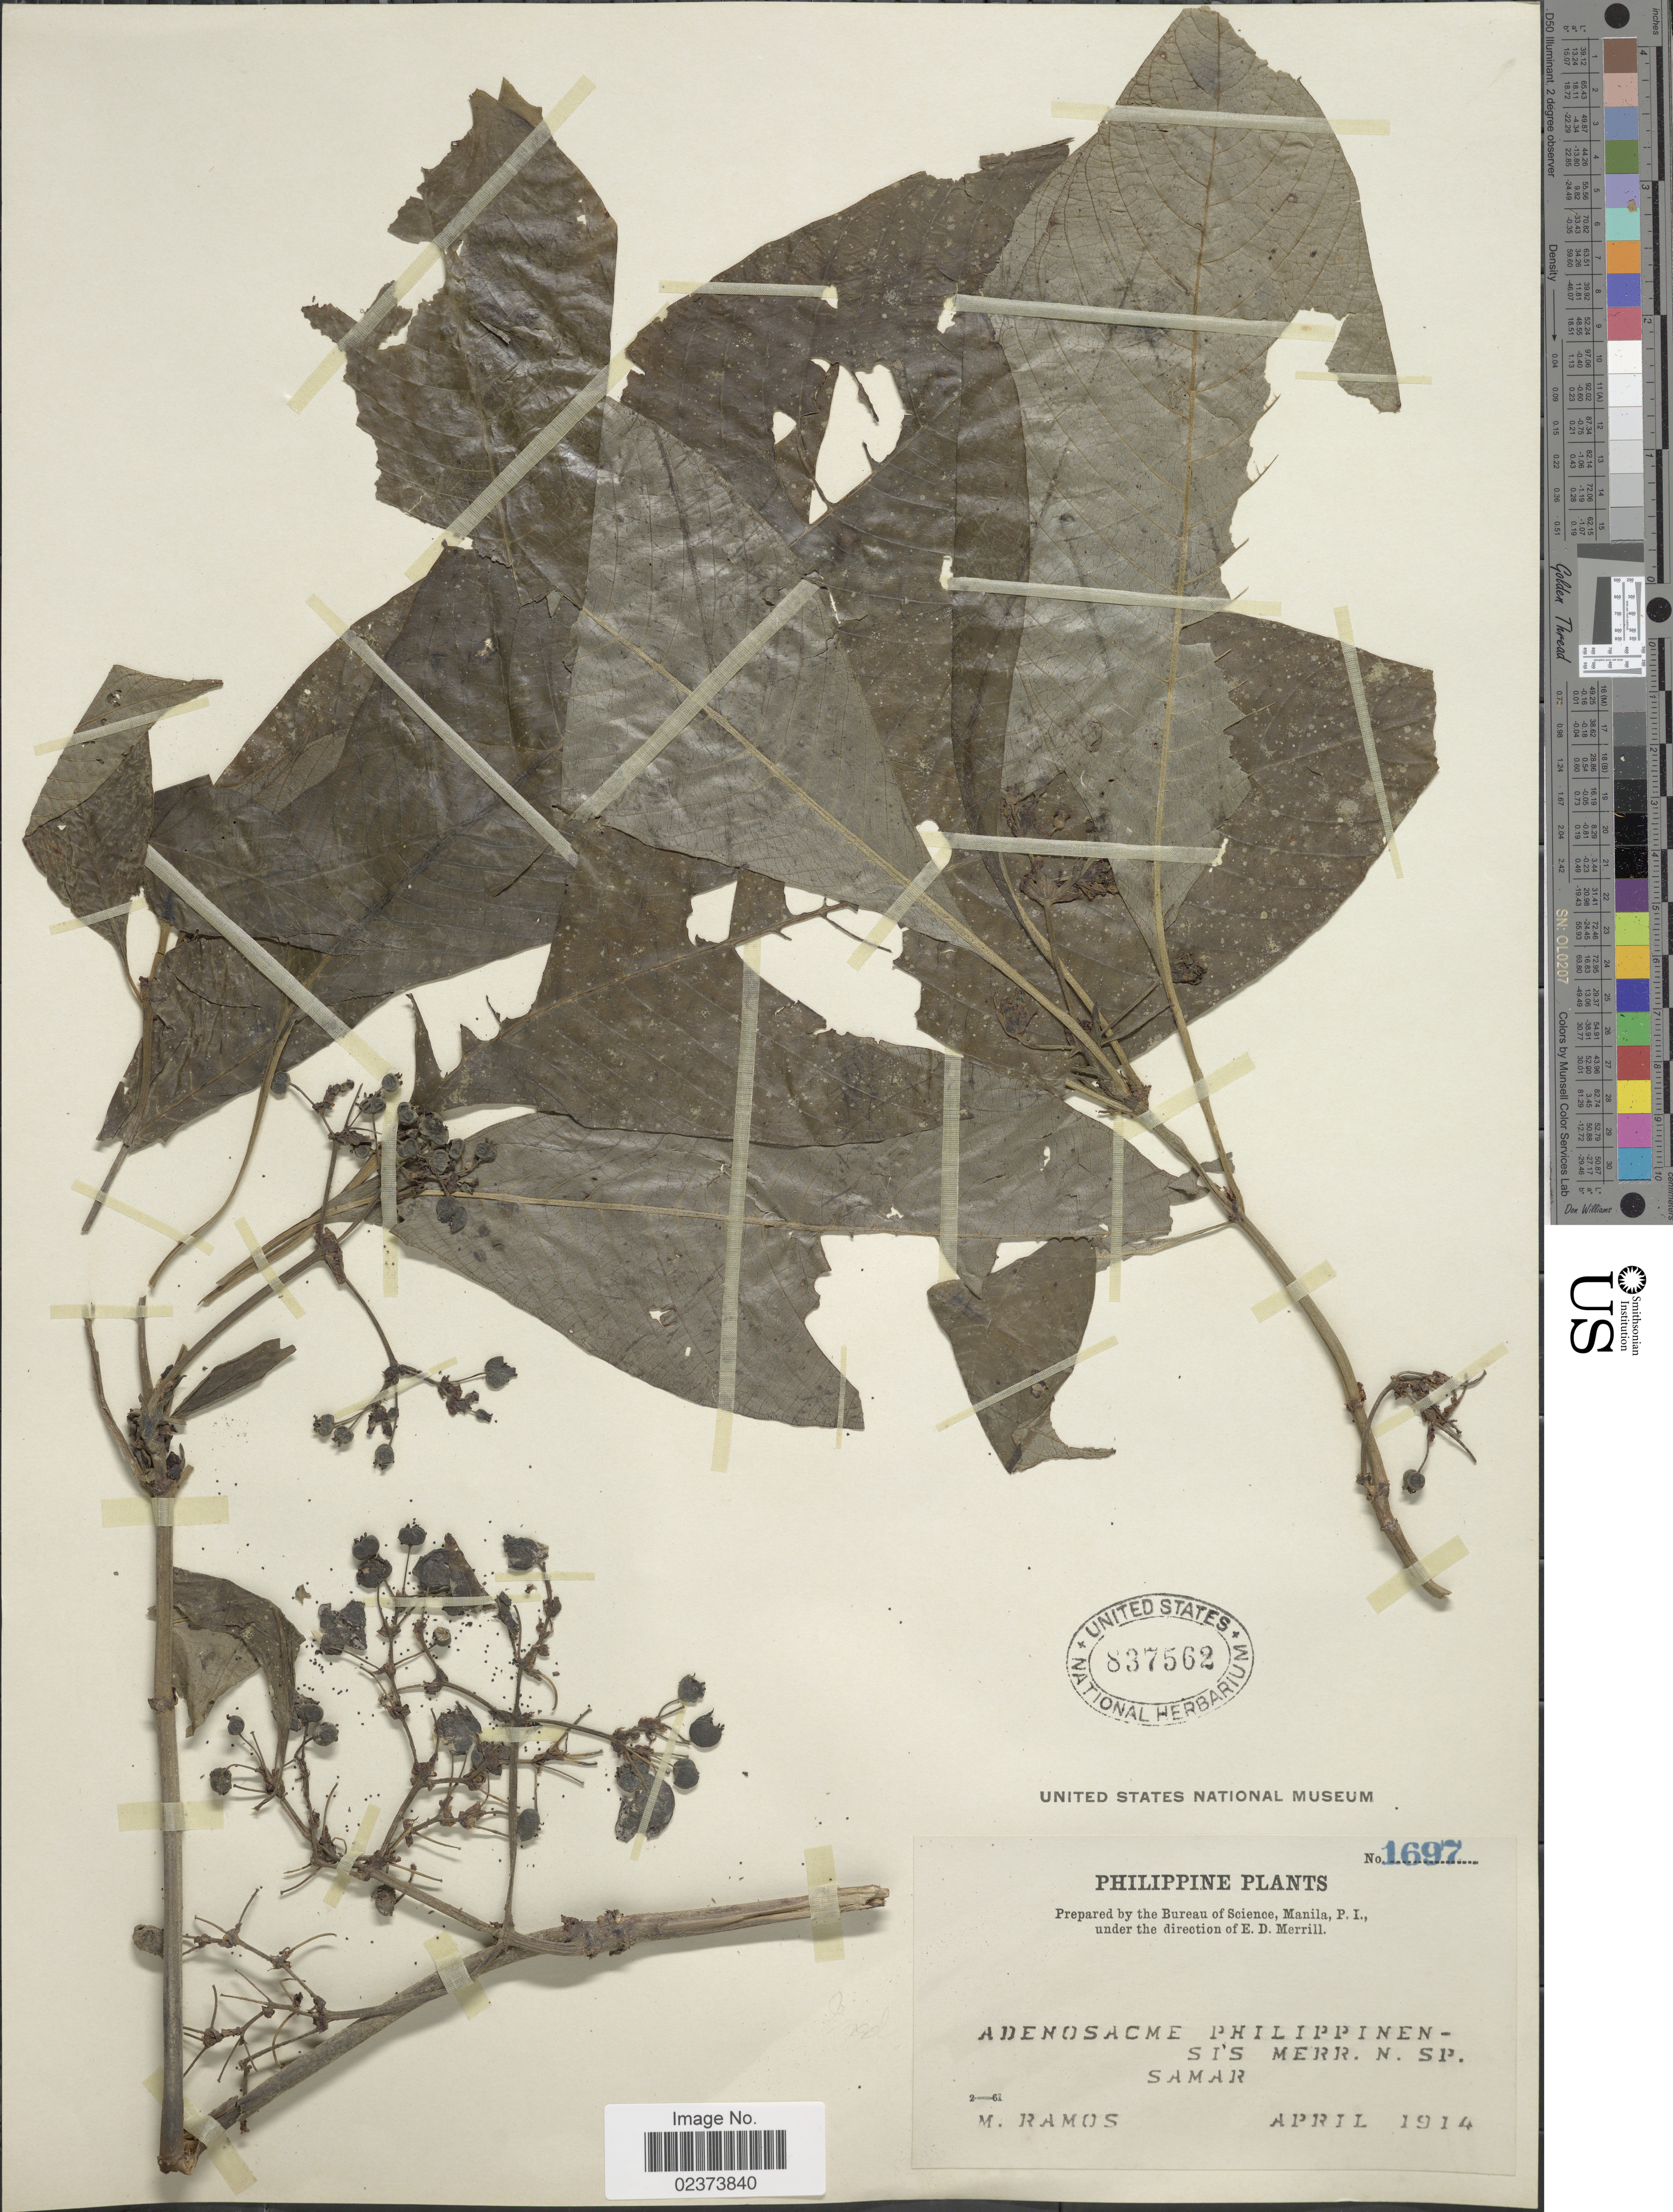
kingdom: Plantae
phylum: Tracheophyta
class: Magnoliopsida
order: Gentianales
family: Rubiaceae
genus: Mycetia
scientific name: Mycetia sp.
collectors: M. Ramos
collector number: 1697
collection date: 1914-04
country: Philippines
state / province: Eastern Visayas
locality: Samar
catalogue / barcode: US 837562